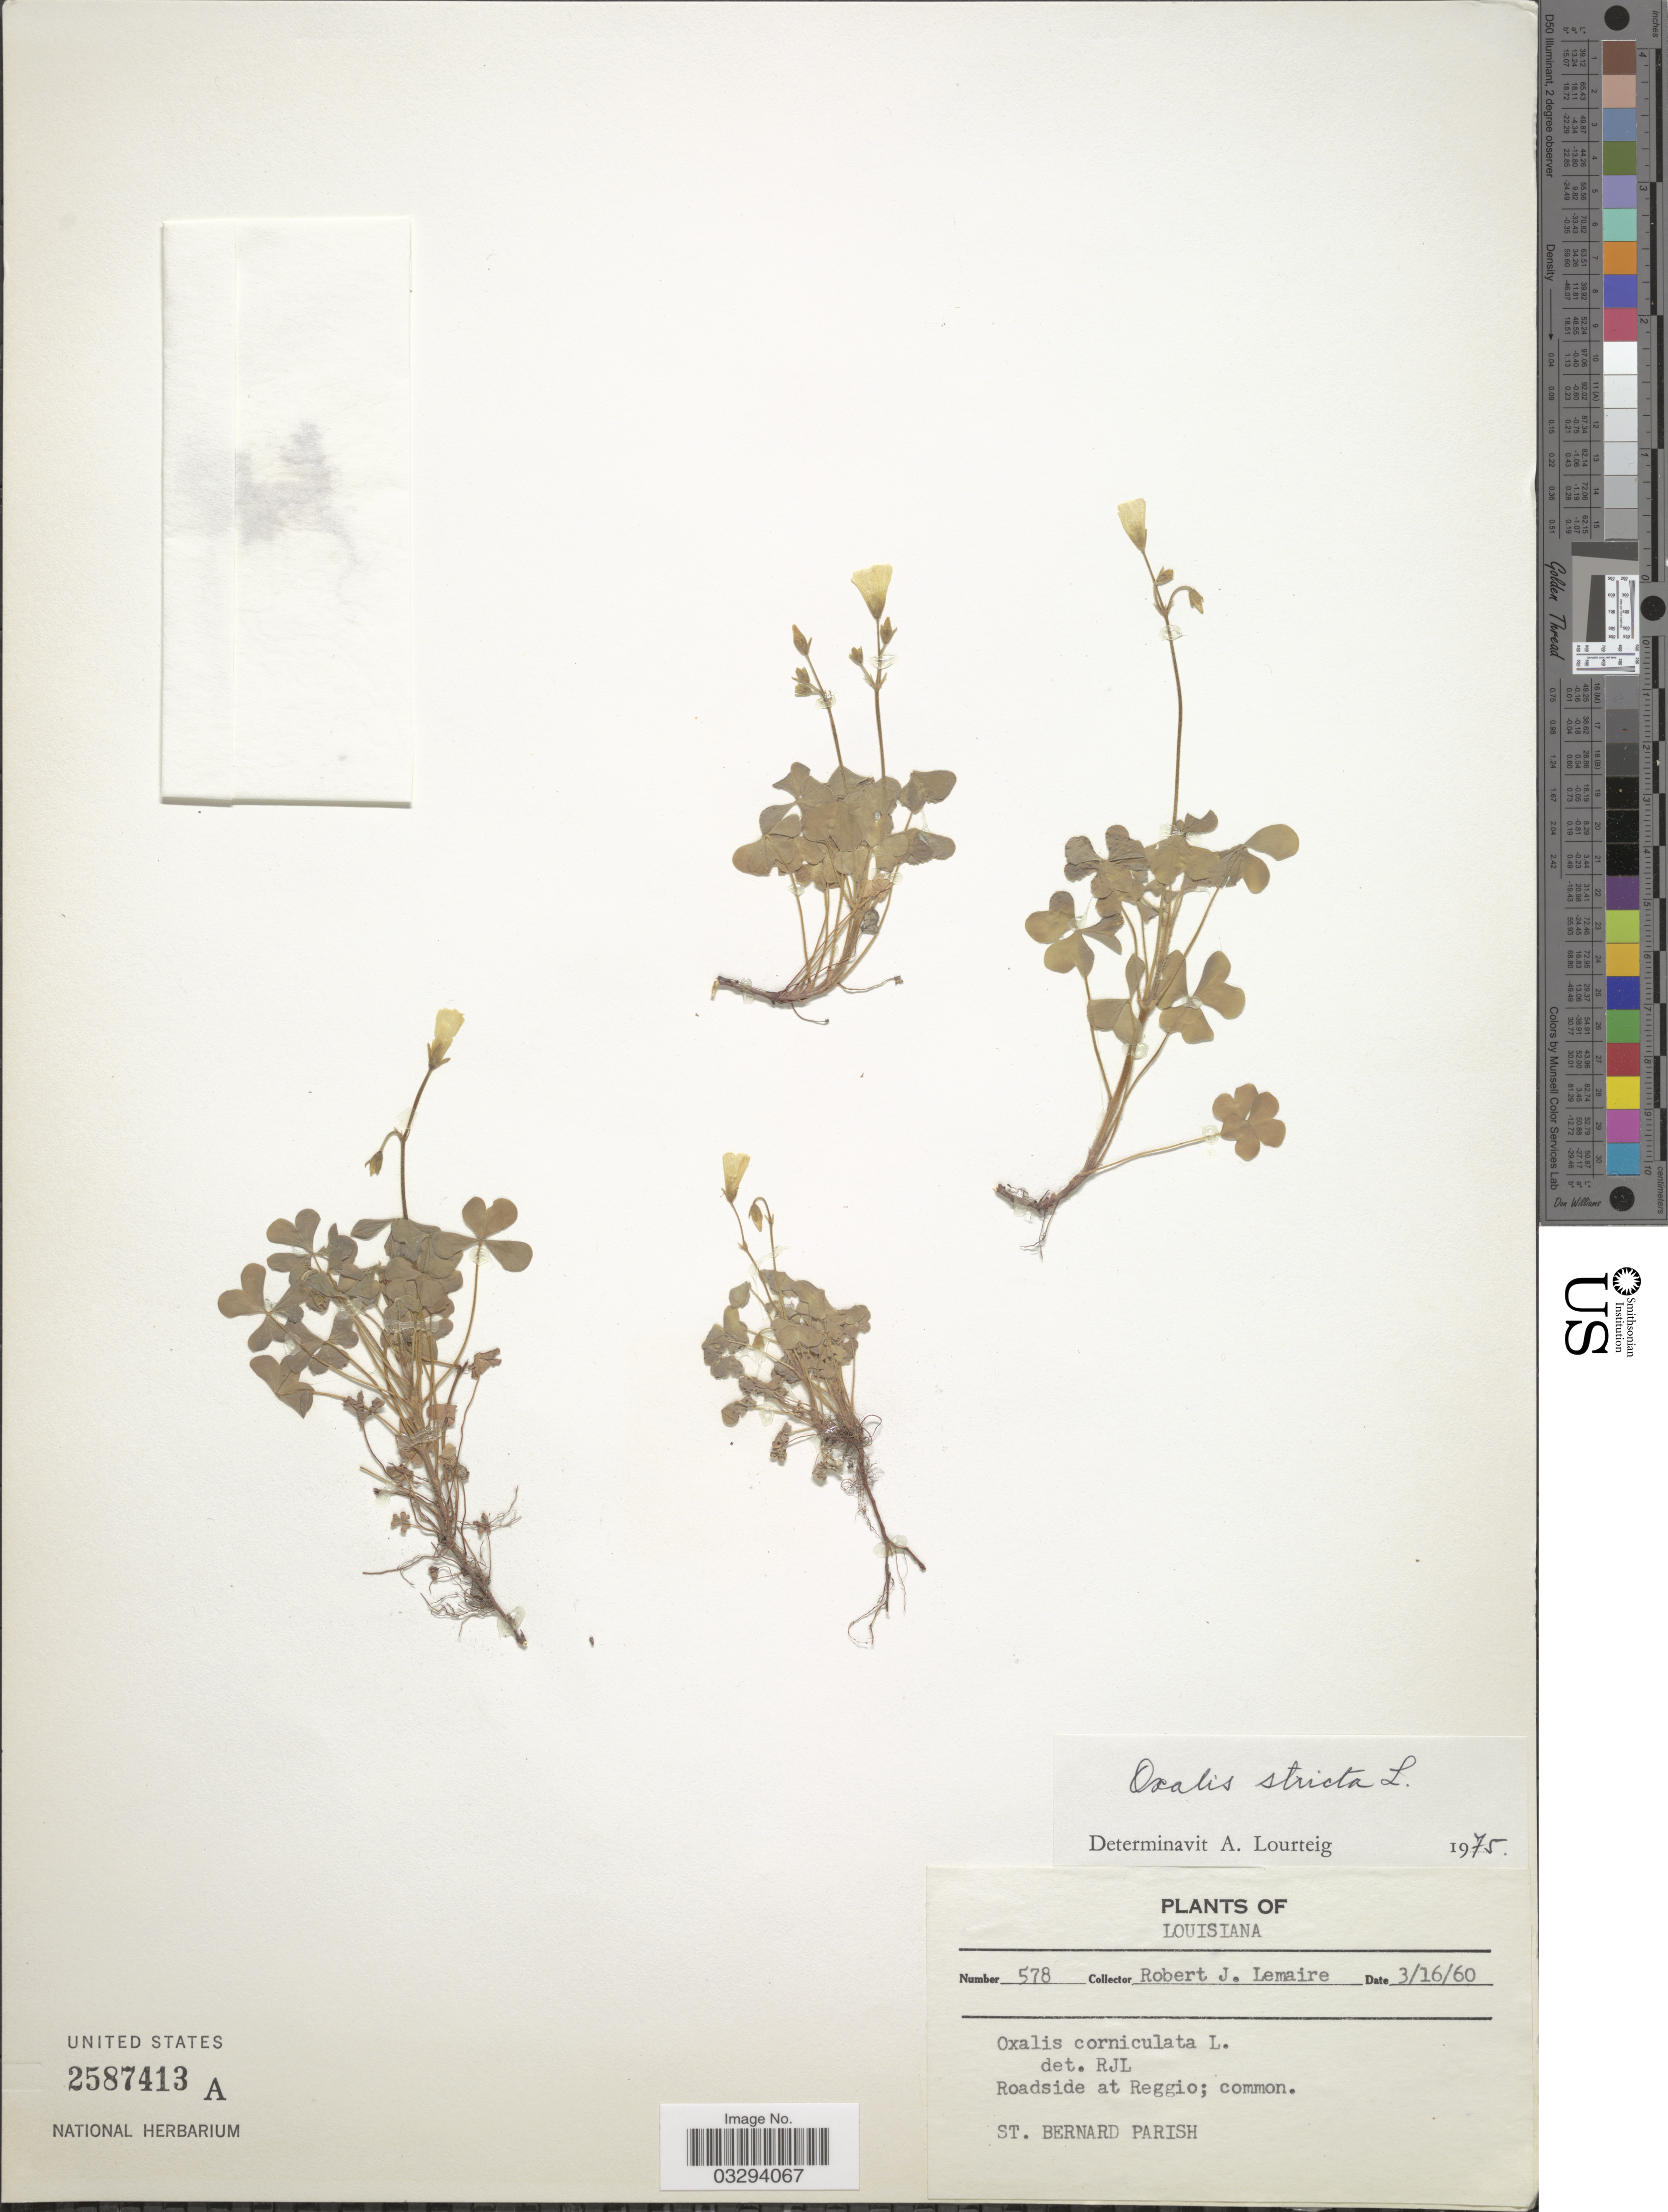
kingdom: Plantae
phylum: Tracheophyta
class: Magnoliopsida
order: Oxalidales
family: Oxalidaceae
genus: Oxalis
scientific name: Oxalis stricta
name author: L.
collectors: R. J. Lemaire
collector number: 578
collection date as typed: Transcribed d/m/y: 16/3/60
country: United States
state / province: Louisiana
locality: Roadside at Reggio. St. Bernard Parish.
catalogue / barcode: US 2587413A